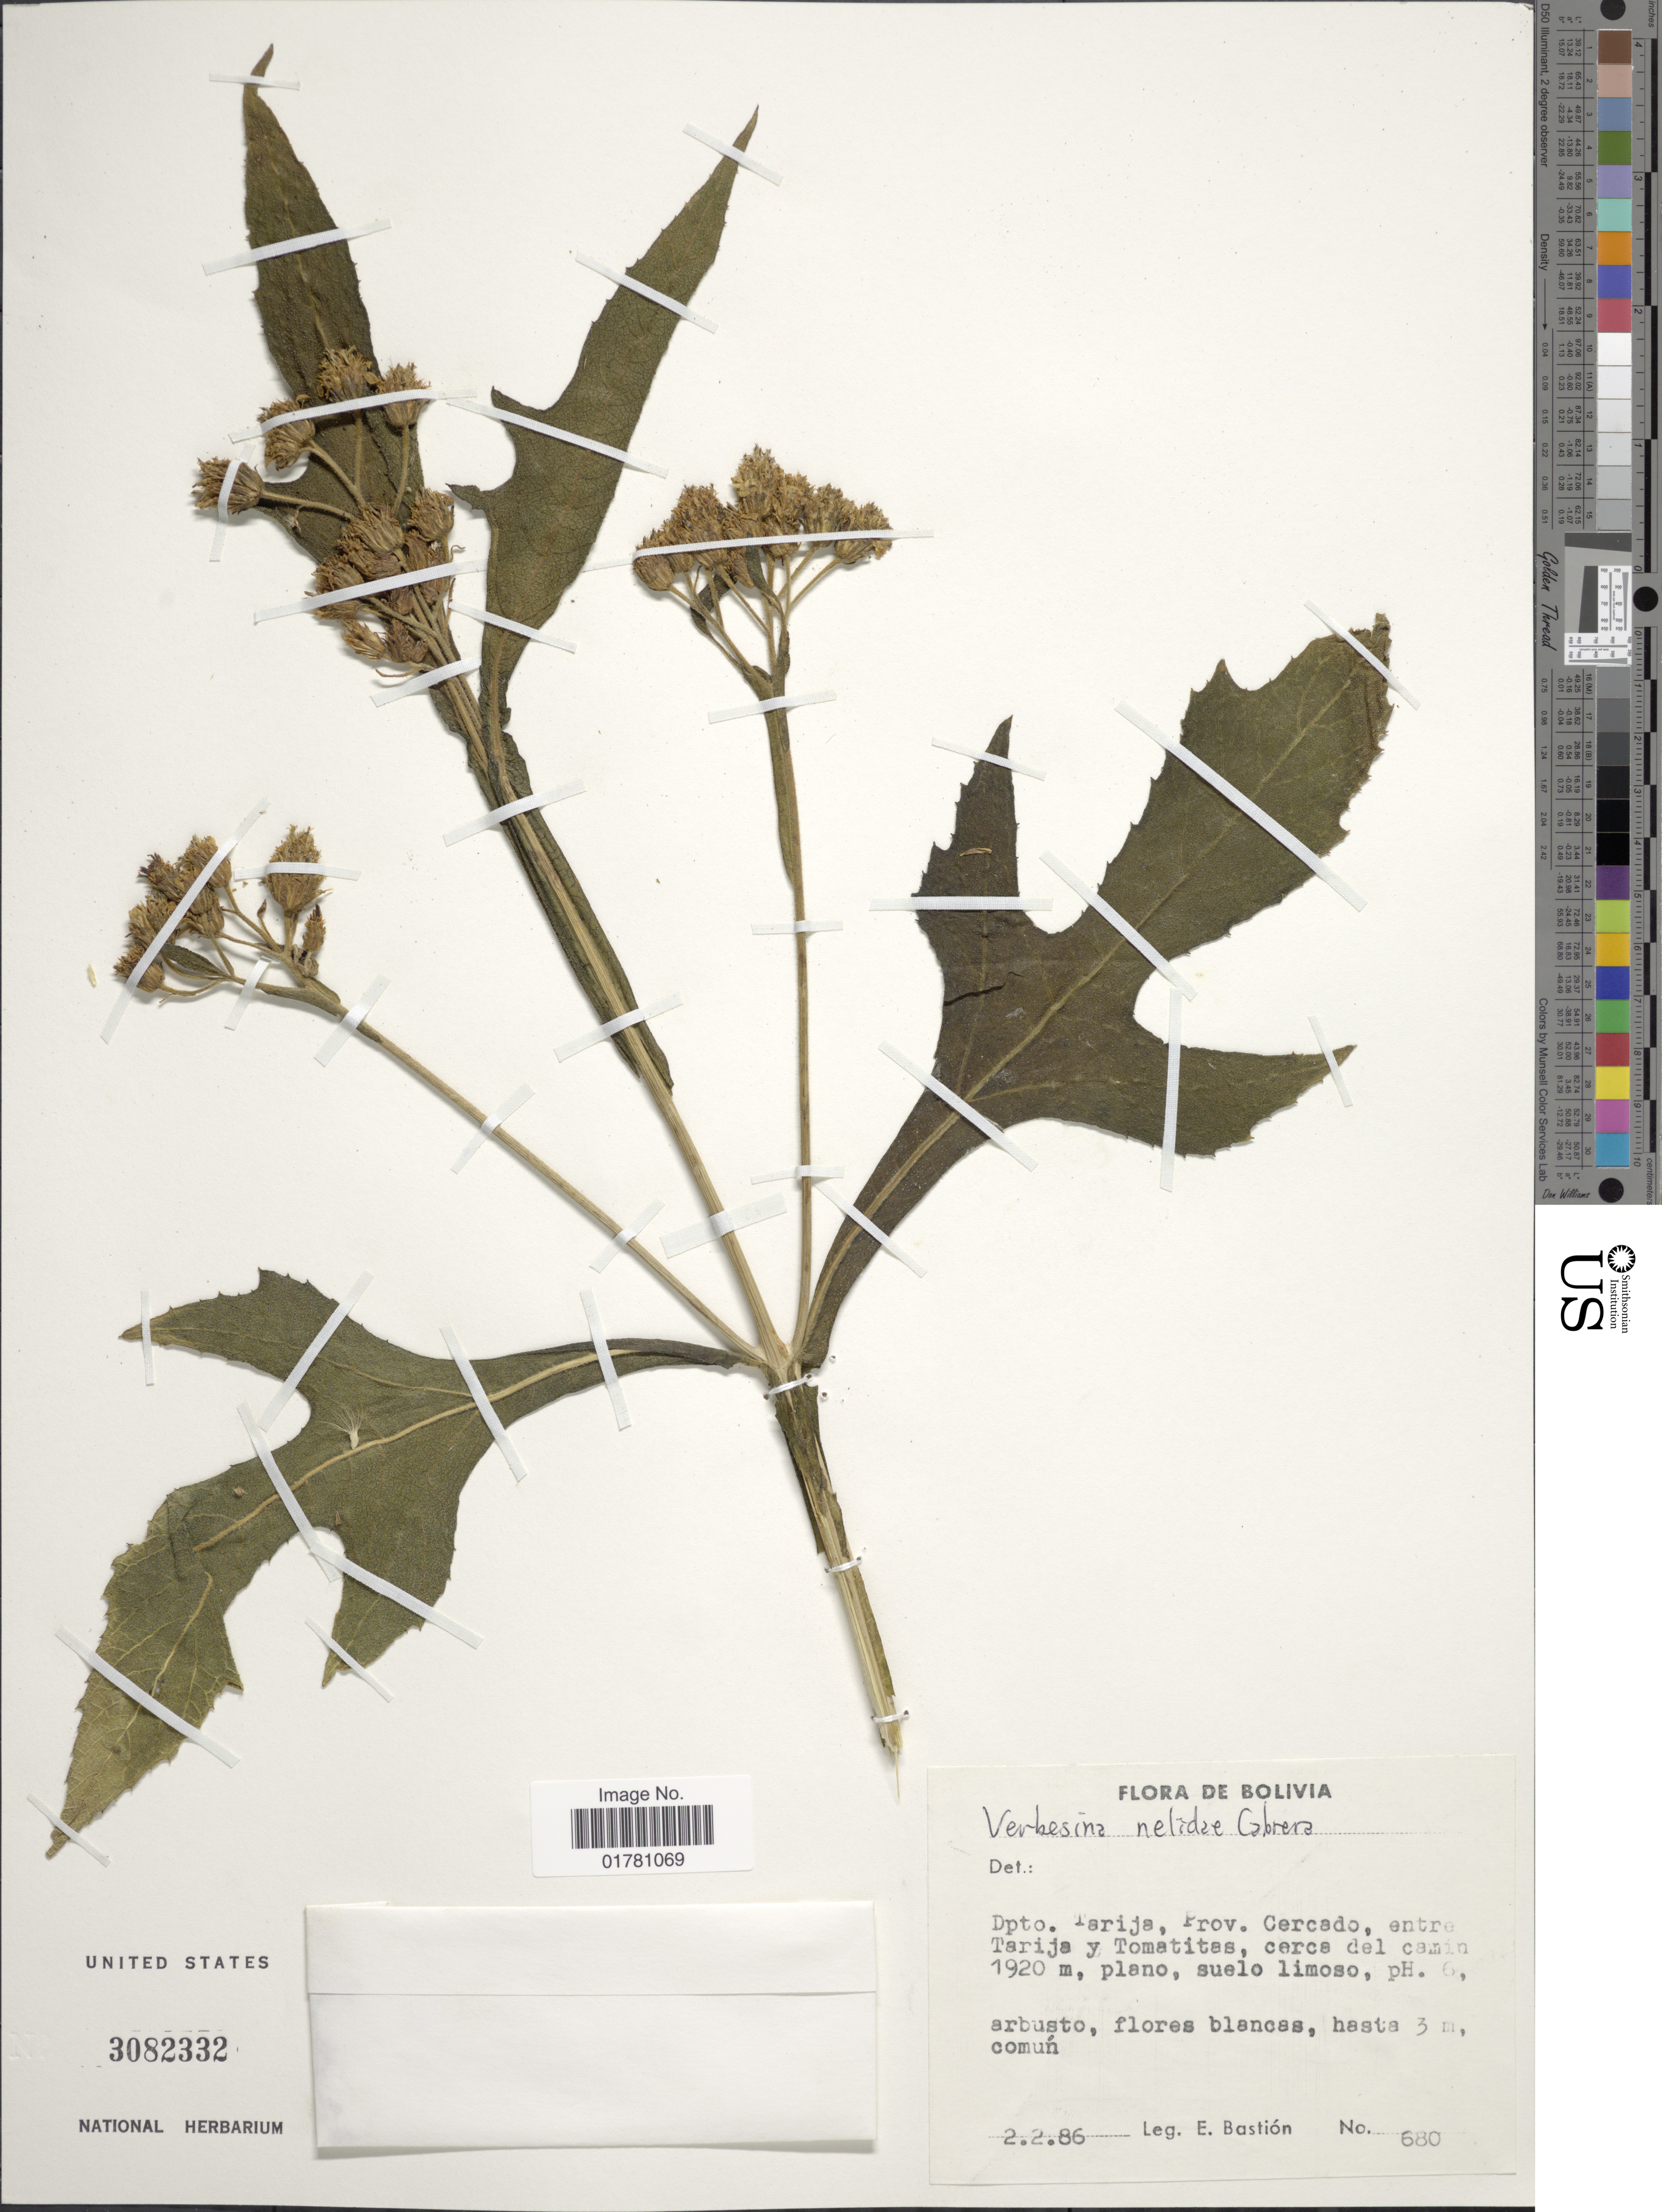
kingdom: Plantae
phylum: Tracheophyta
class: Magnoliopsida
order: Asterales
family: Asteraceae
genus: Verbesina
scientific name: Verbesina nelidae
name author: Cabrera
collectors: E. Bastian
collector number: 680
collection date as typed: Transcribed d/m/y: 2/2/86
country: Bolivia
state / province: Tarija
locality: Dpto Tarija, prov. Cercado, entre Tarija y Tomatittas, cerca del camin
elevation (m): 1920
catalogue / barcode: US 3082332